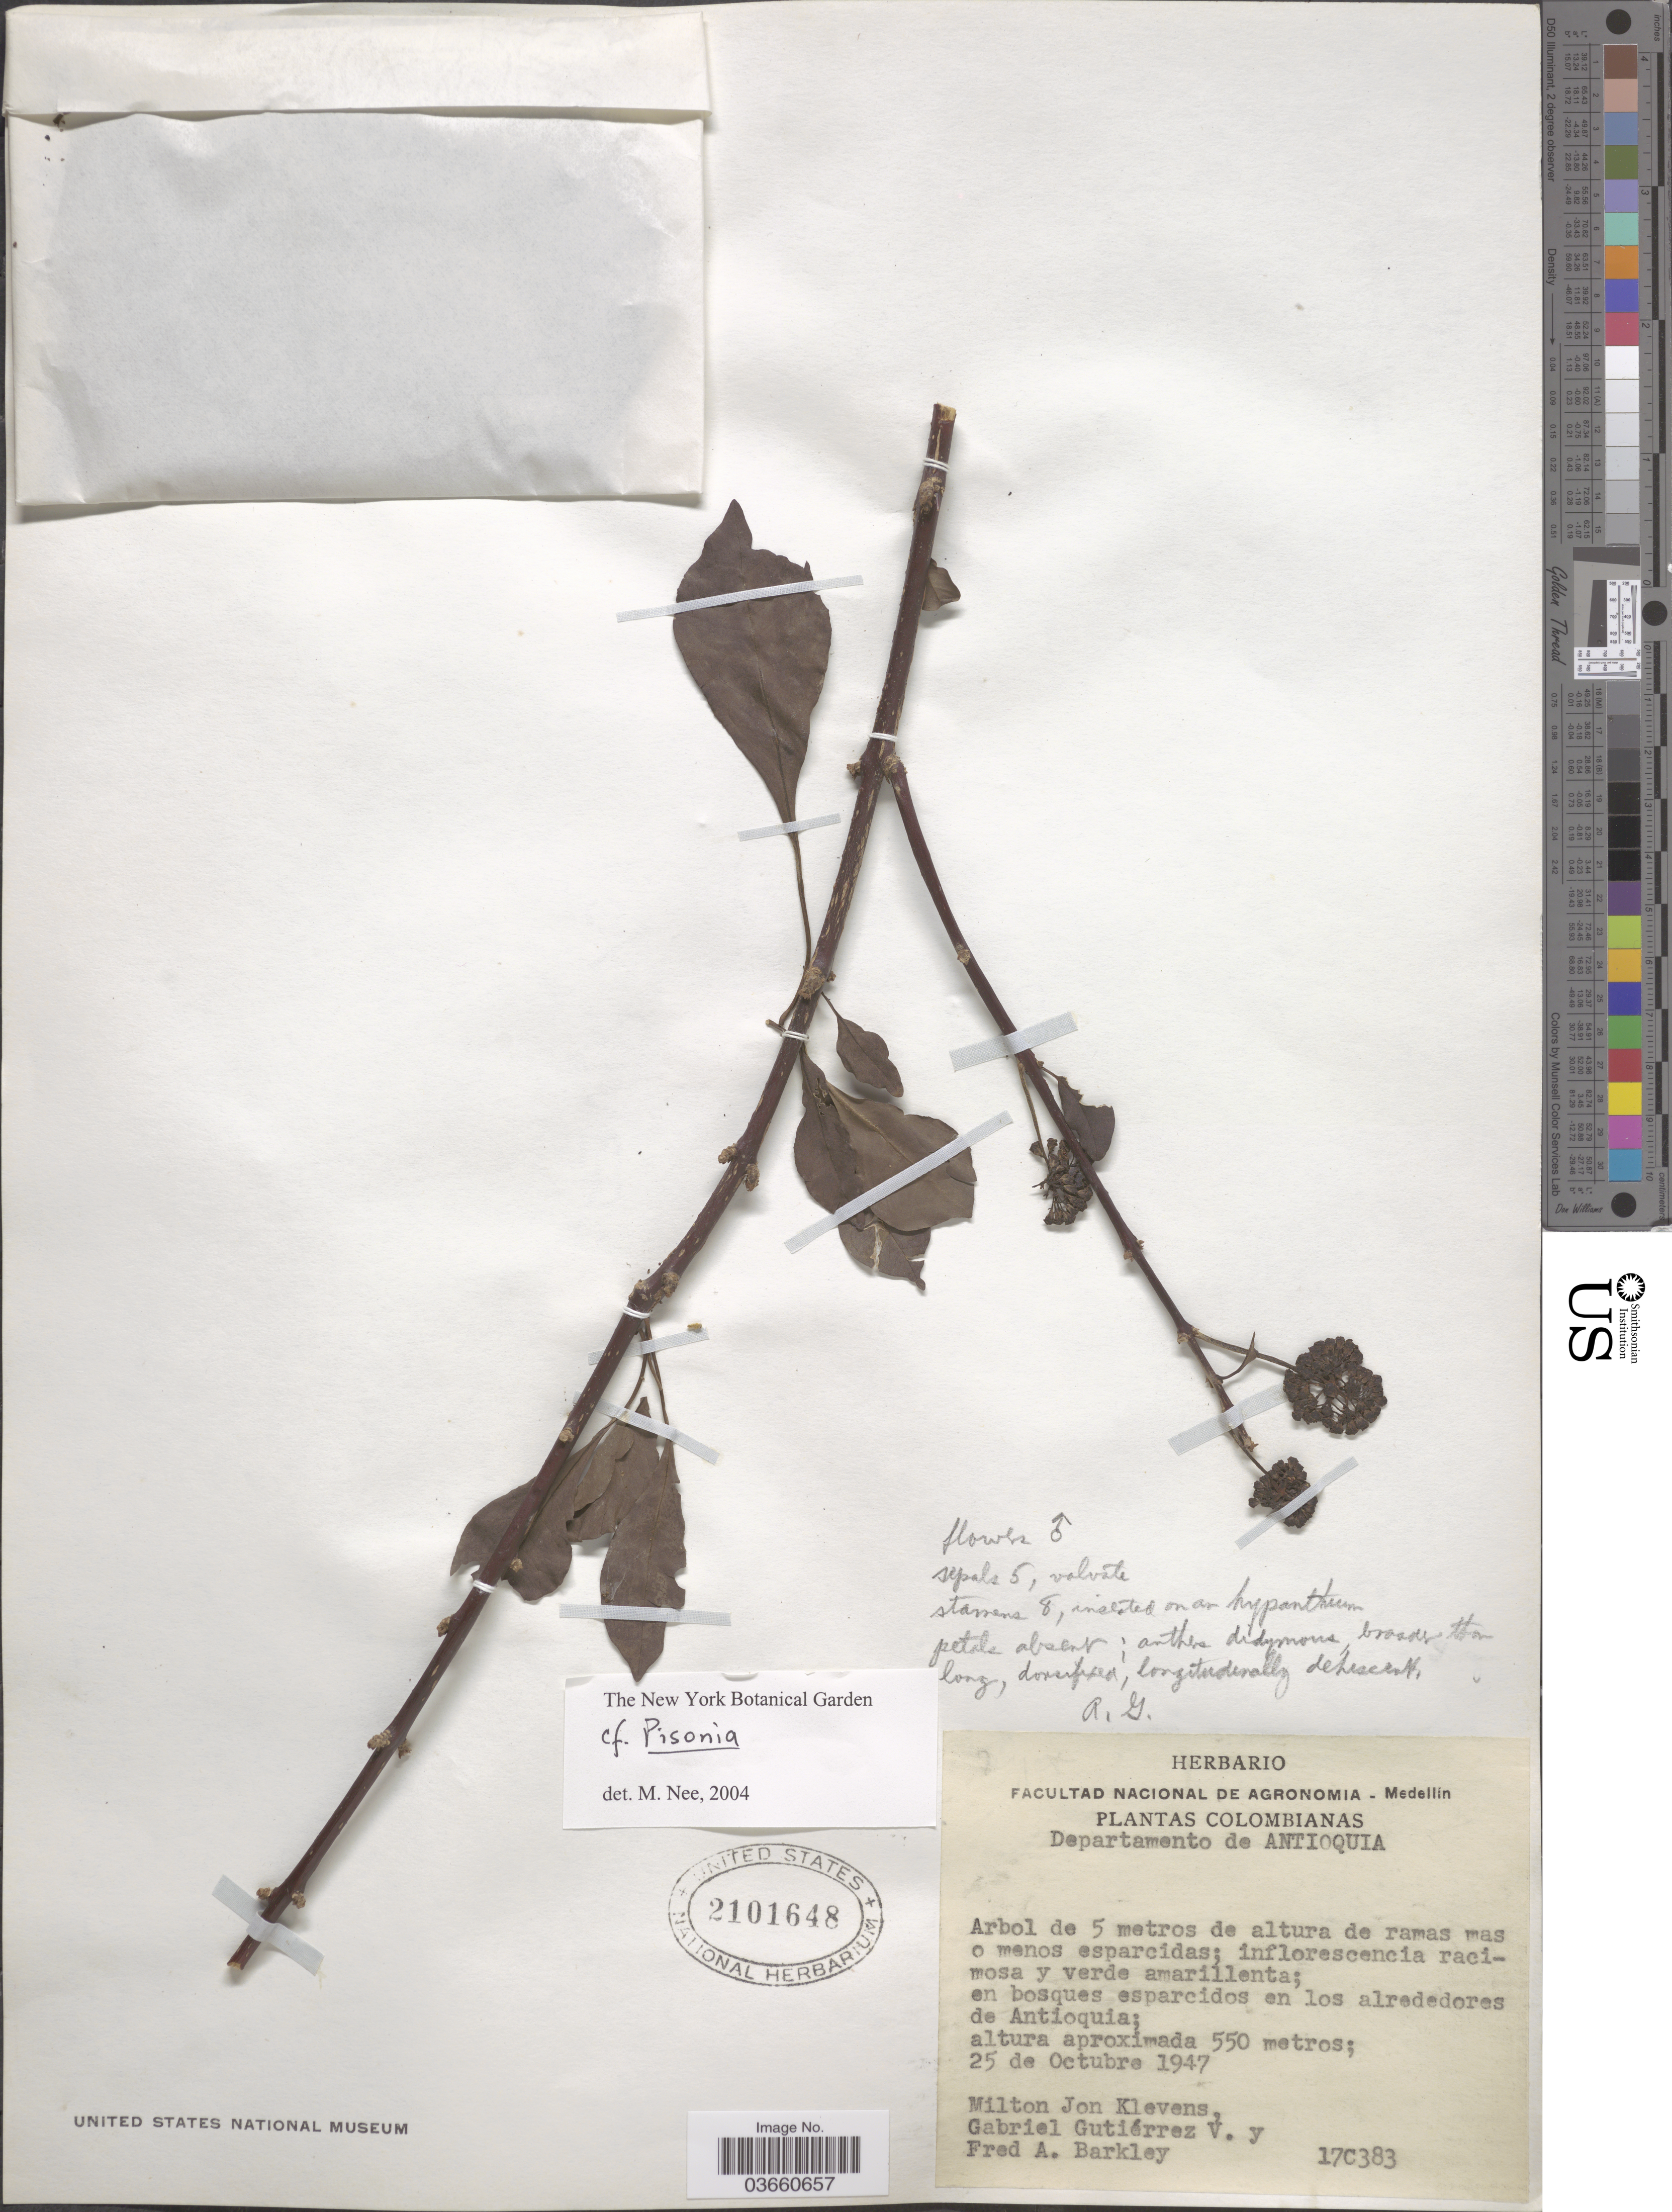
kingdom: Plantae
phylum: Tracheophyta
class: Magnoliopsida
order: Caryophyllales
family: Nyctaginaceae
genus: Pisonia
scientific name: Pisonia sp.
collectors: M. Klevens, G. Gutiérrez V. & F. A. Barkley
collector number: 17C383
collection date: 1947-10-25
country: Colombia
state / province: Antioquia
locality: Departamento de Antioquia. En bosques esparcidos en los alrededores de Antioquia.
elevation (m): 550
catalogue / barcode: US 2101648